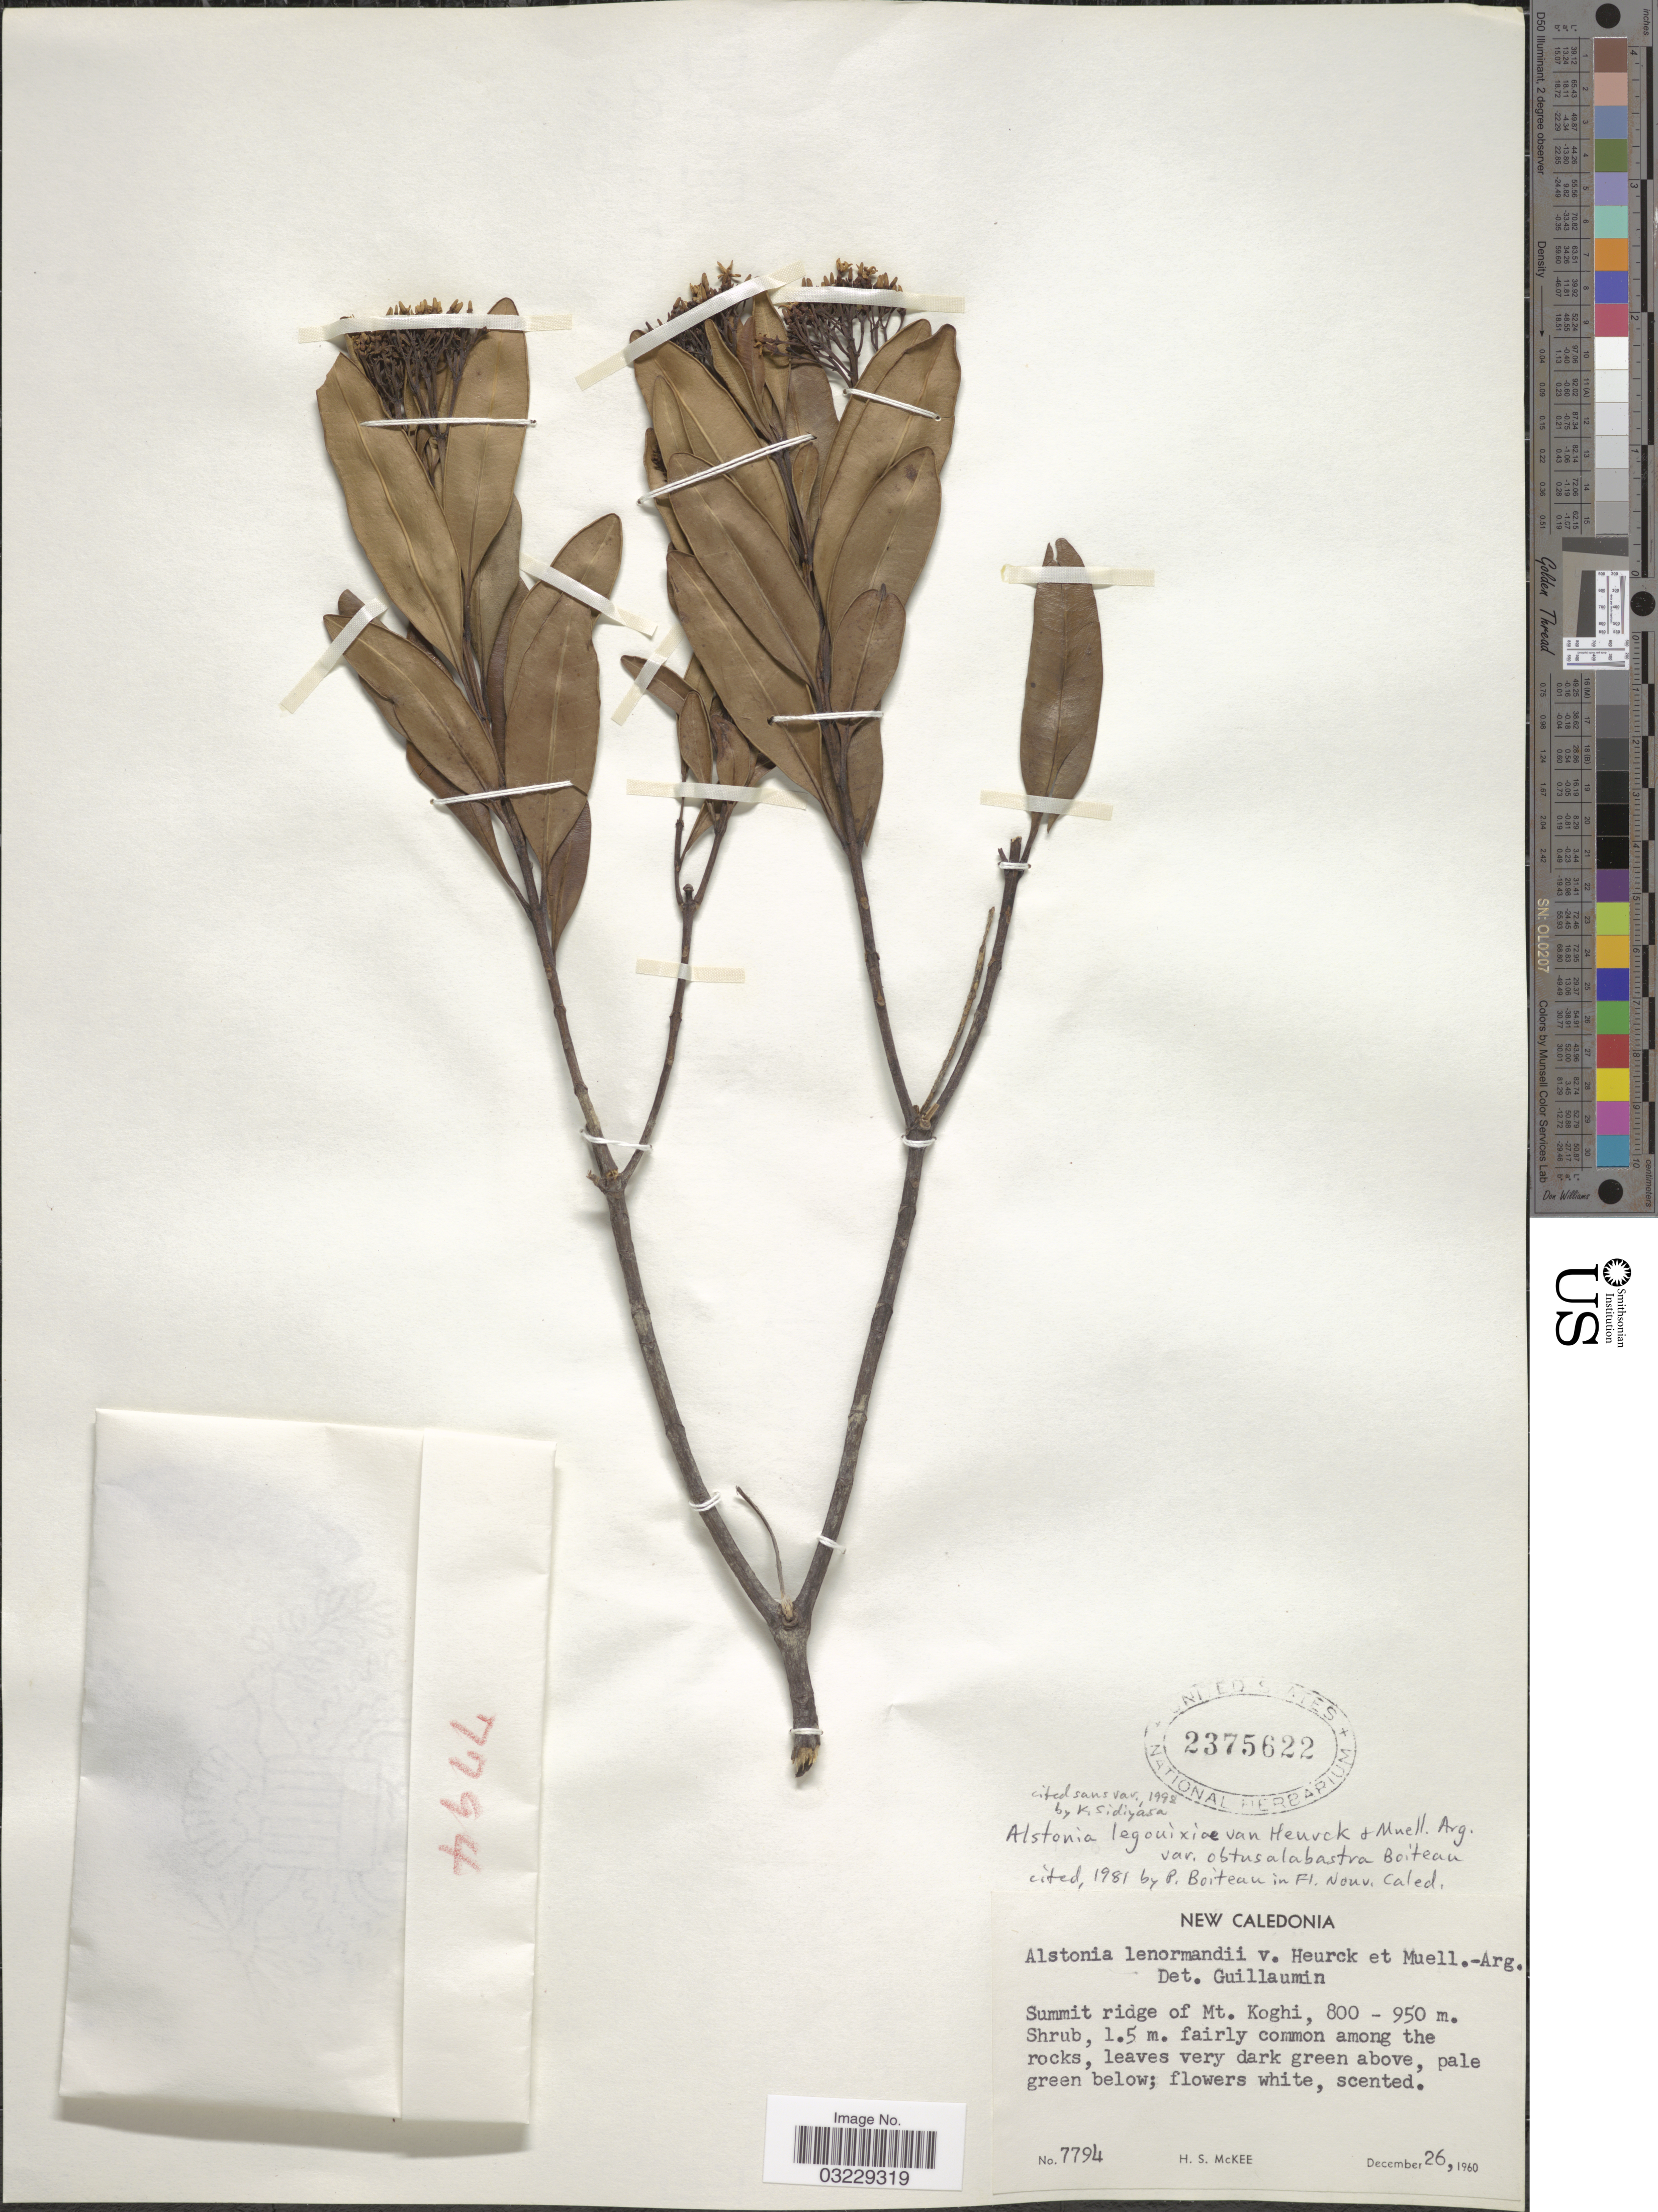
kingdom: Plantae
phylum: Tracheophyta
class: Magnoliopsida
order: Gentianales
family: Apocynaceae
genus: Alstonia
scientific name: Alstonia legouixiae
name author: Van Heurck & Müll. Arg.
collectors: H. S. McKee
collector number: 7794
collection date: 1960-12-26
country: New Caledonia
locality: Summit ridge of Mt. Koghi.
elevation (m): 800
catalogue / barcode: US 2375622